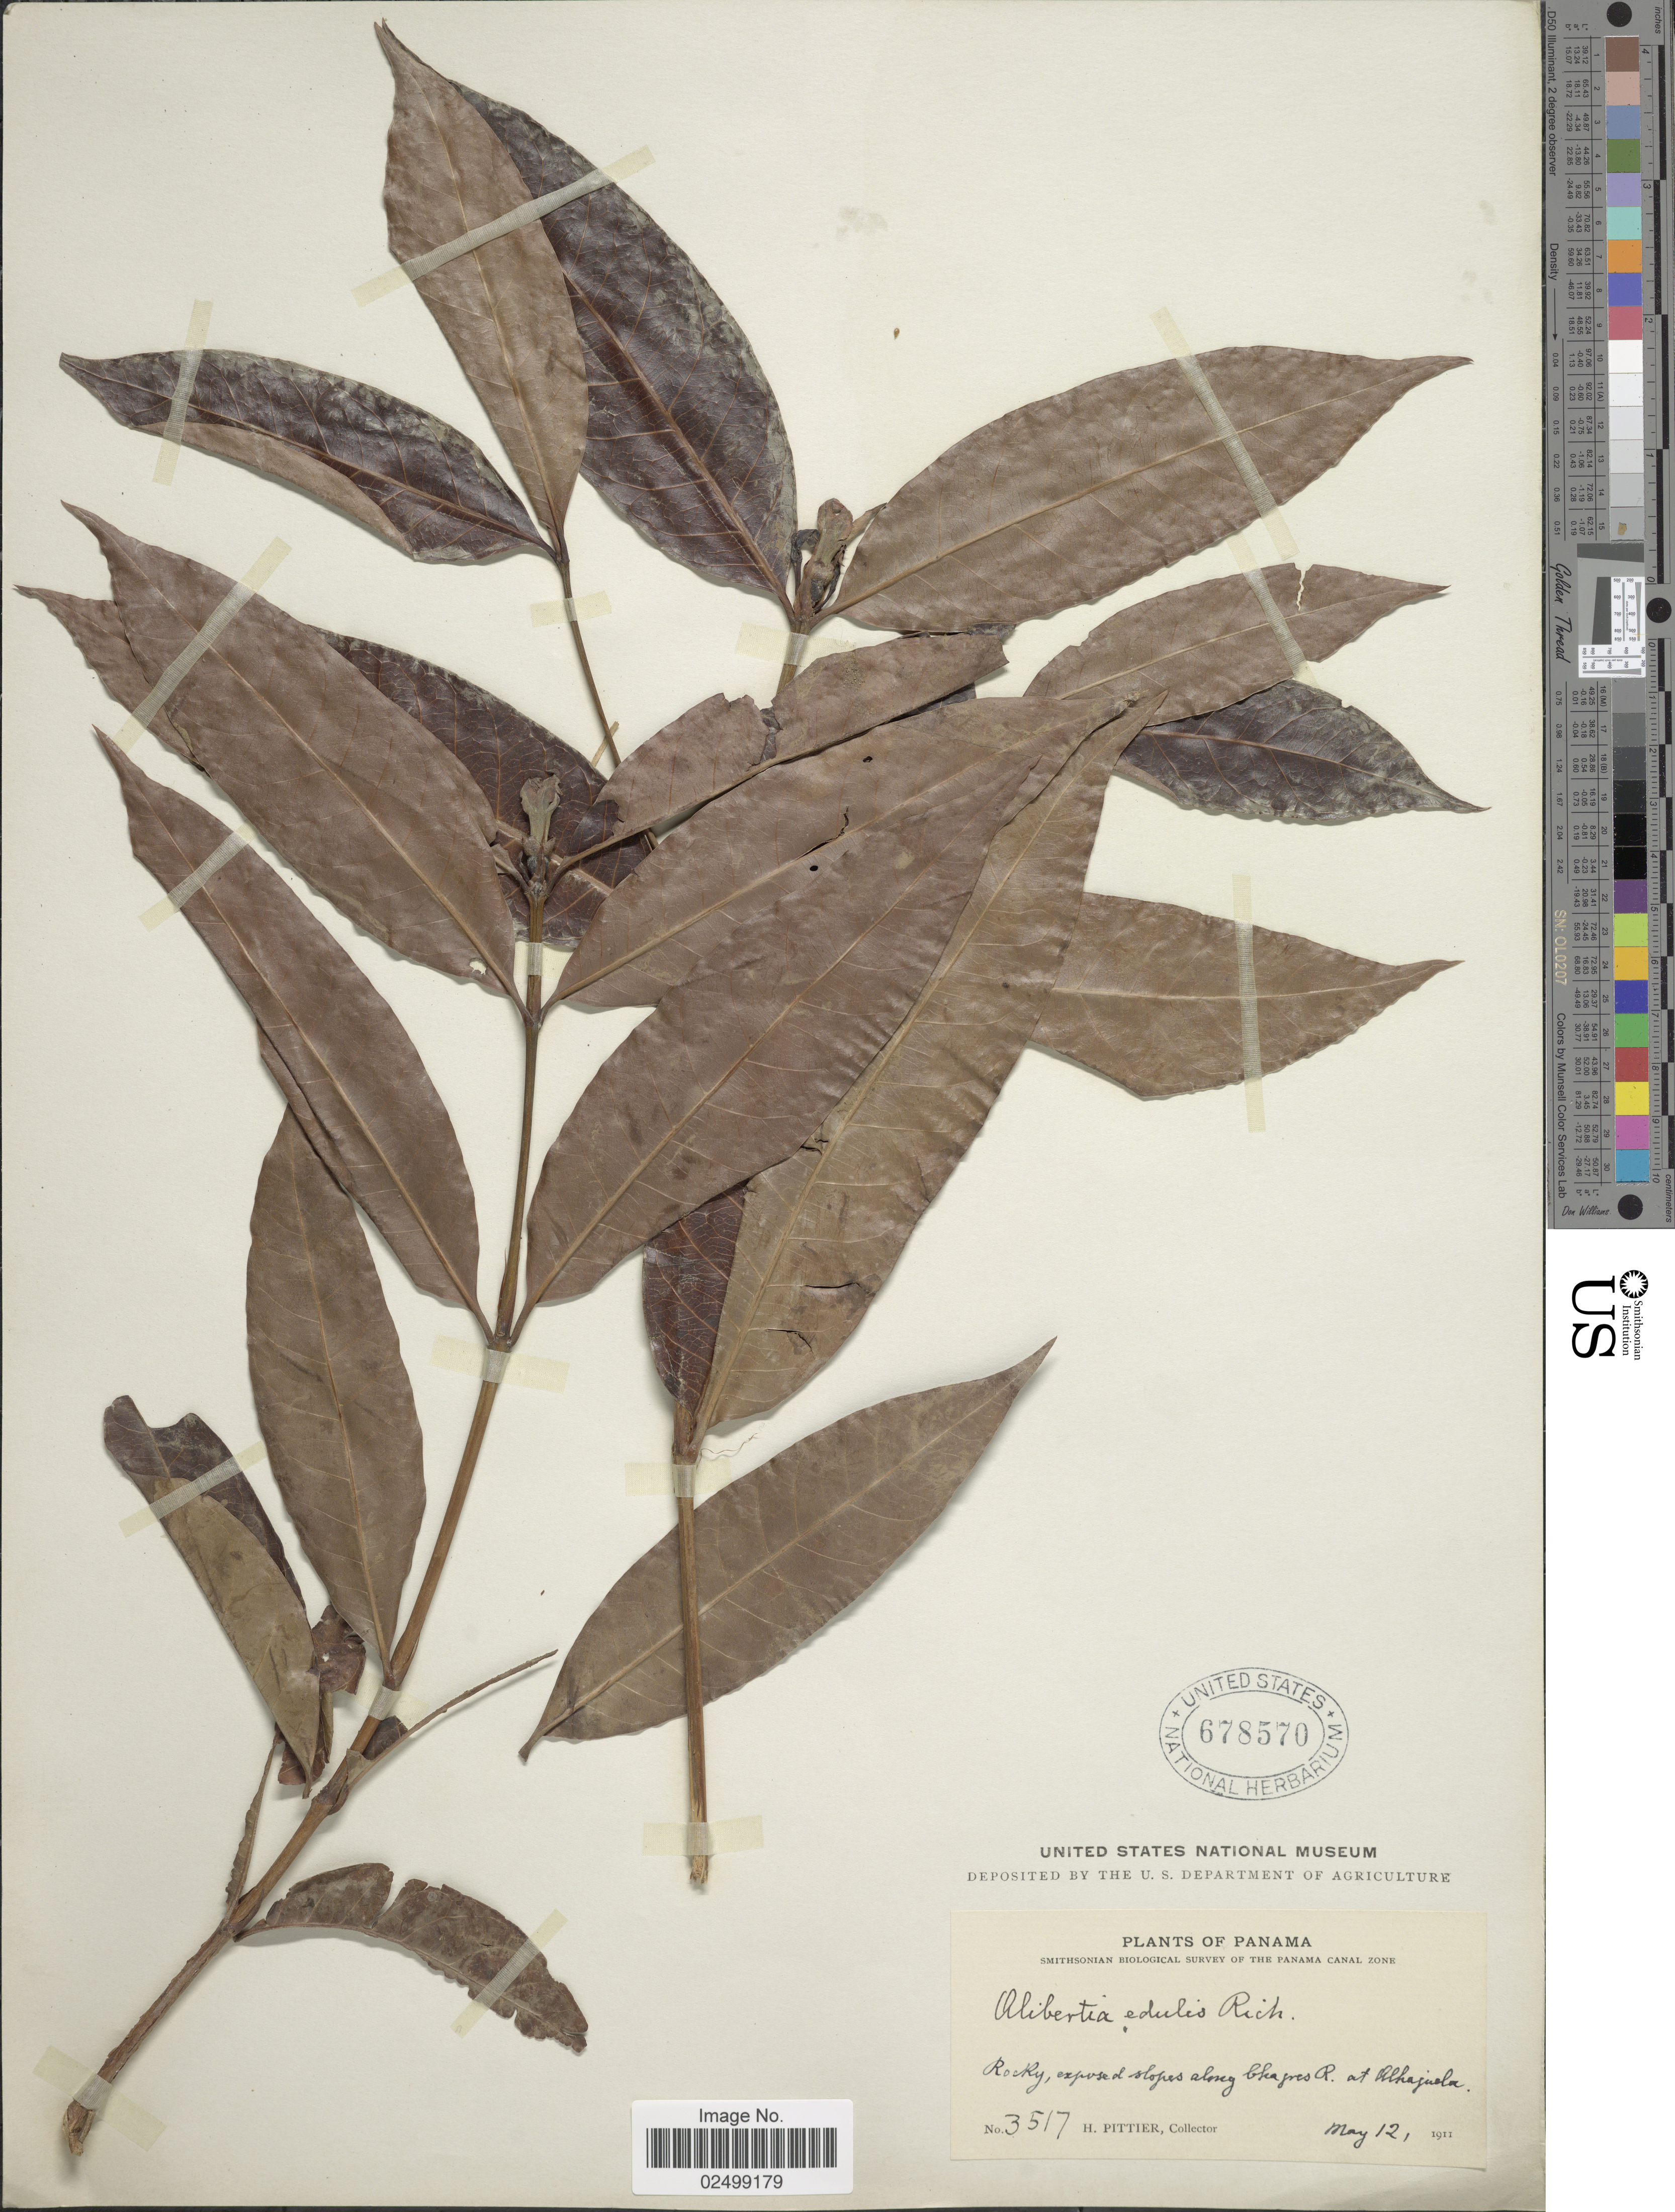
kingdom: Plantae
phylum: Tracheophyta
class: Magnoliopsida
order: Gentianales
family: Rubiaceae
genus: Alibertia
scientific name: Alibertia edulis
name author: (Rich.) A. Rich. ex DC.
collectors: H. F. Pittier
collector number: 3517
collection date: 1911-05-12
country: Panama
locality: Rocky, exposed slopes along Chagres R. at Alhajuela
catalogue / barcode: US 678570